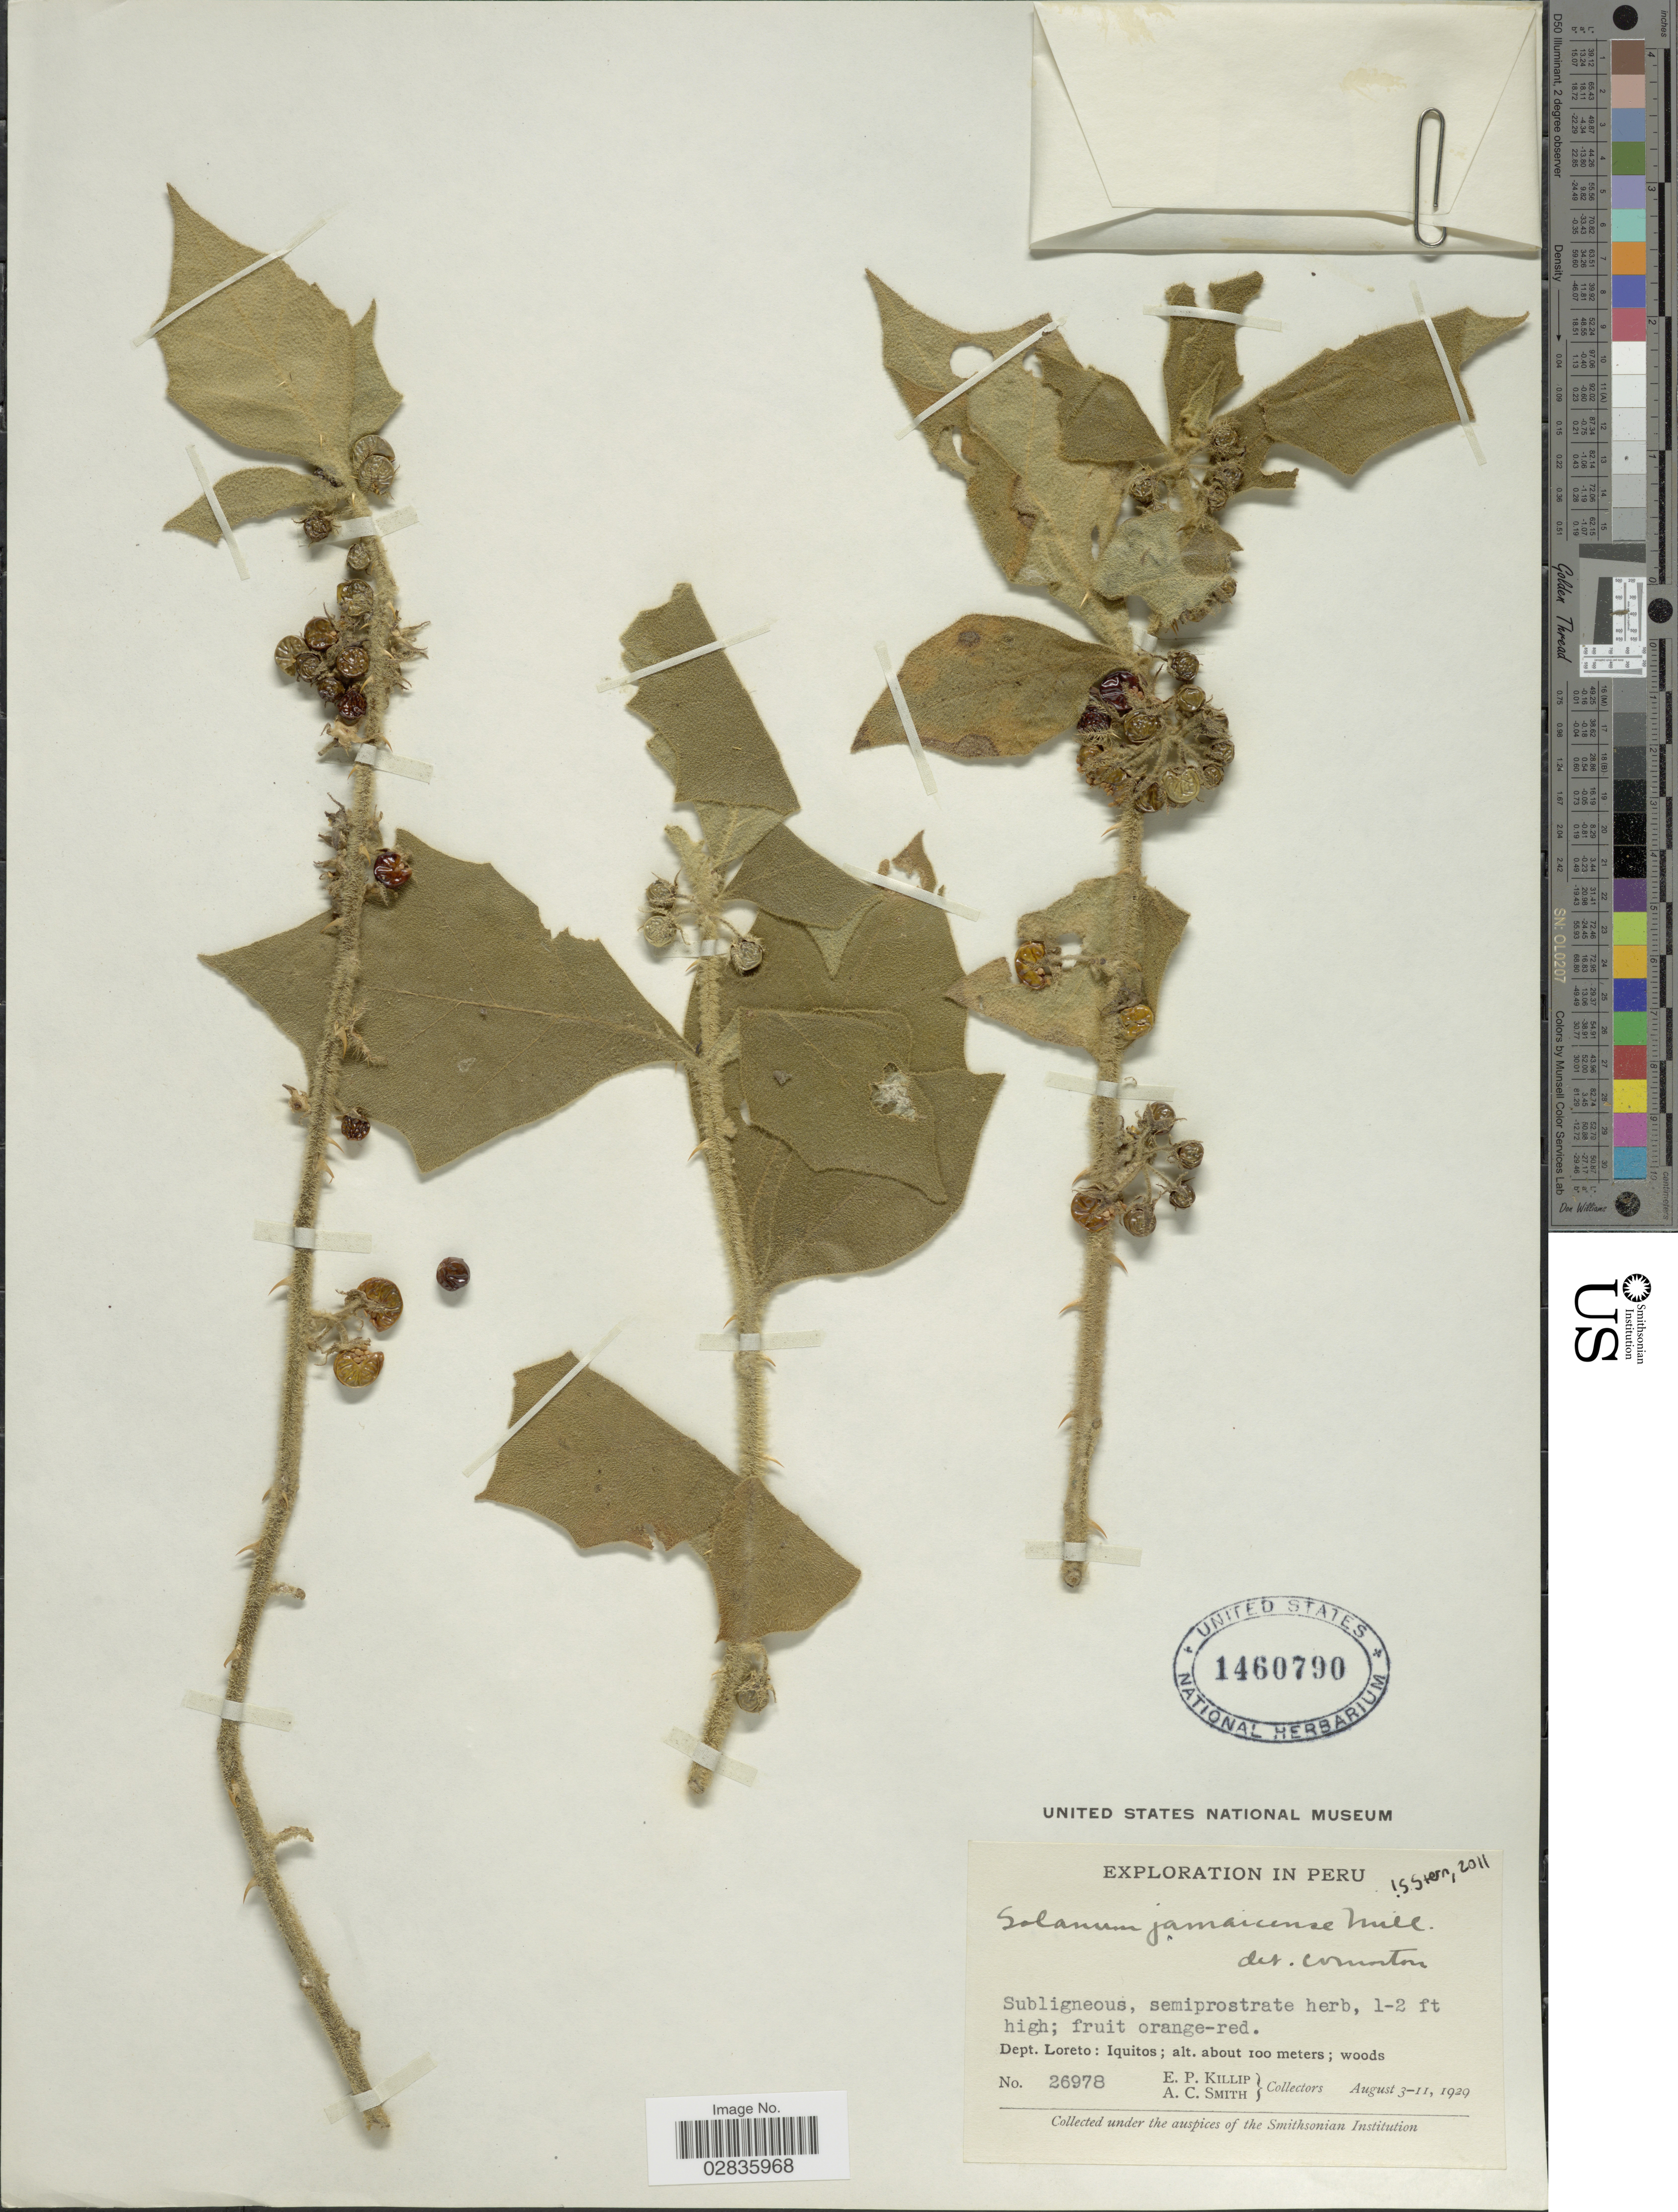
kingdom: Plantae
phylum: Tracheophyta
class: Magnoliopsida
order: Solanales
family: Solanaceae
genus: Solanum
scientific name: Solanum jamaicense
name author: Mill.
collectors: E. P. Killip & A. C. Smith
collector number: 26978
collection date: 1929-08-03/1929-08-11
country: Peru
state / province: Loreto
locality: Dept. Loreto: Iquitos.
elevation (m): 100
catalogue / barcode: US 1460790